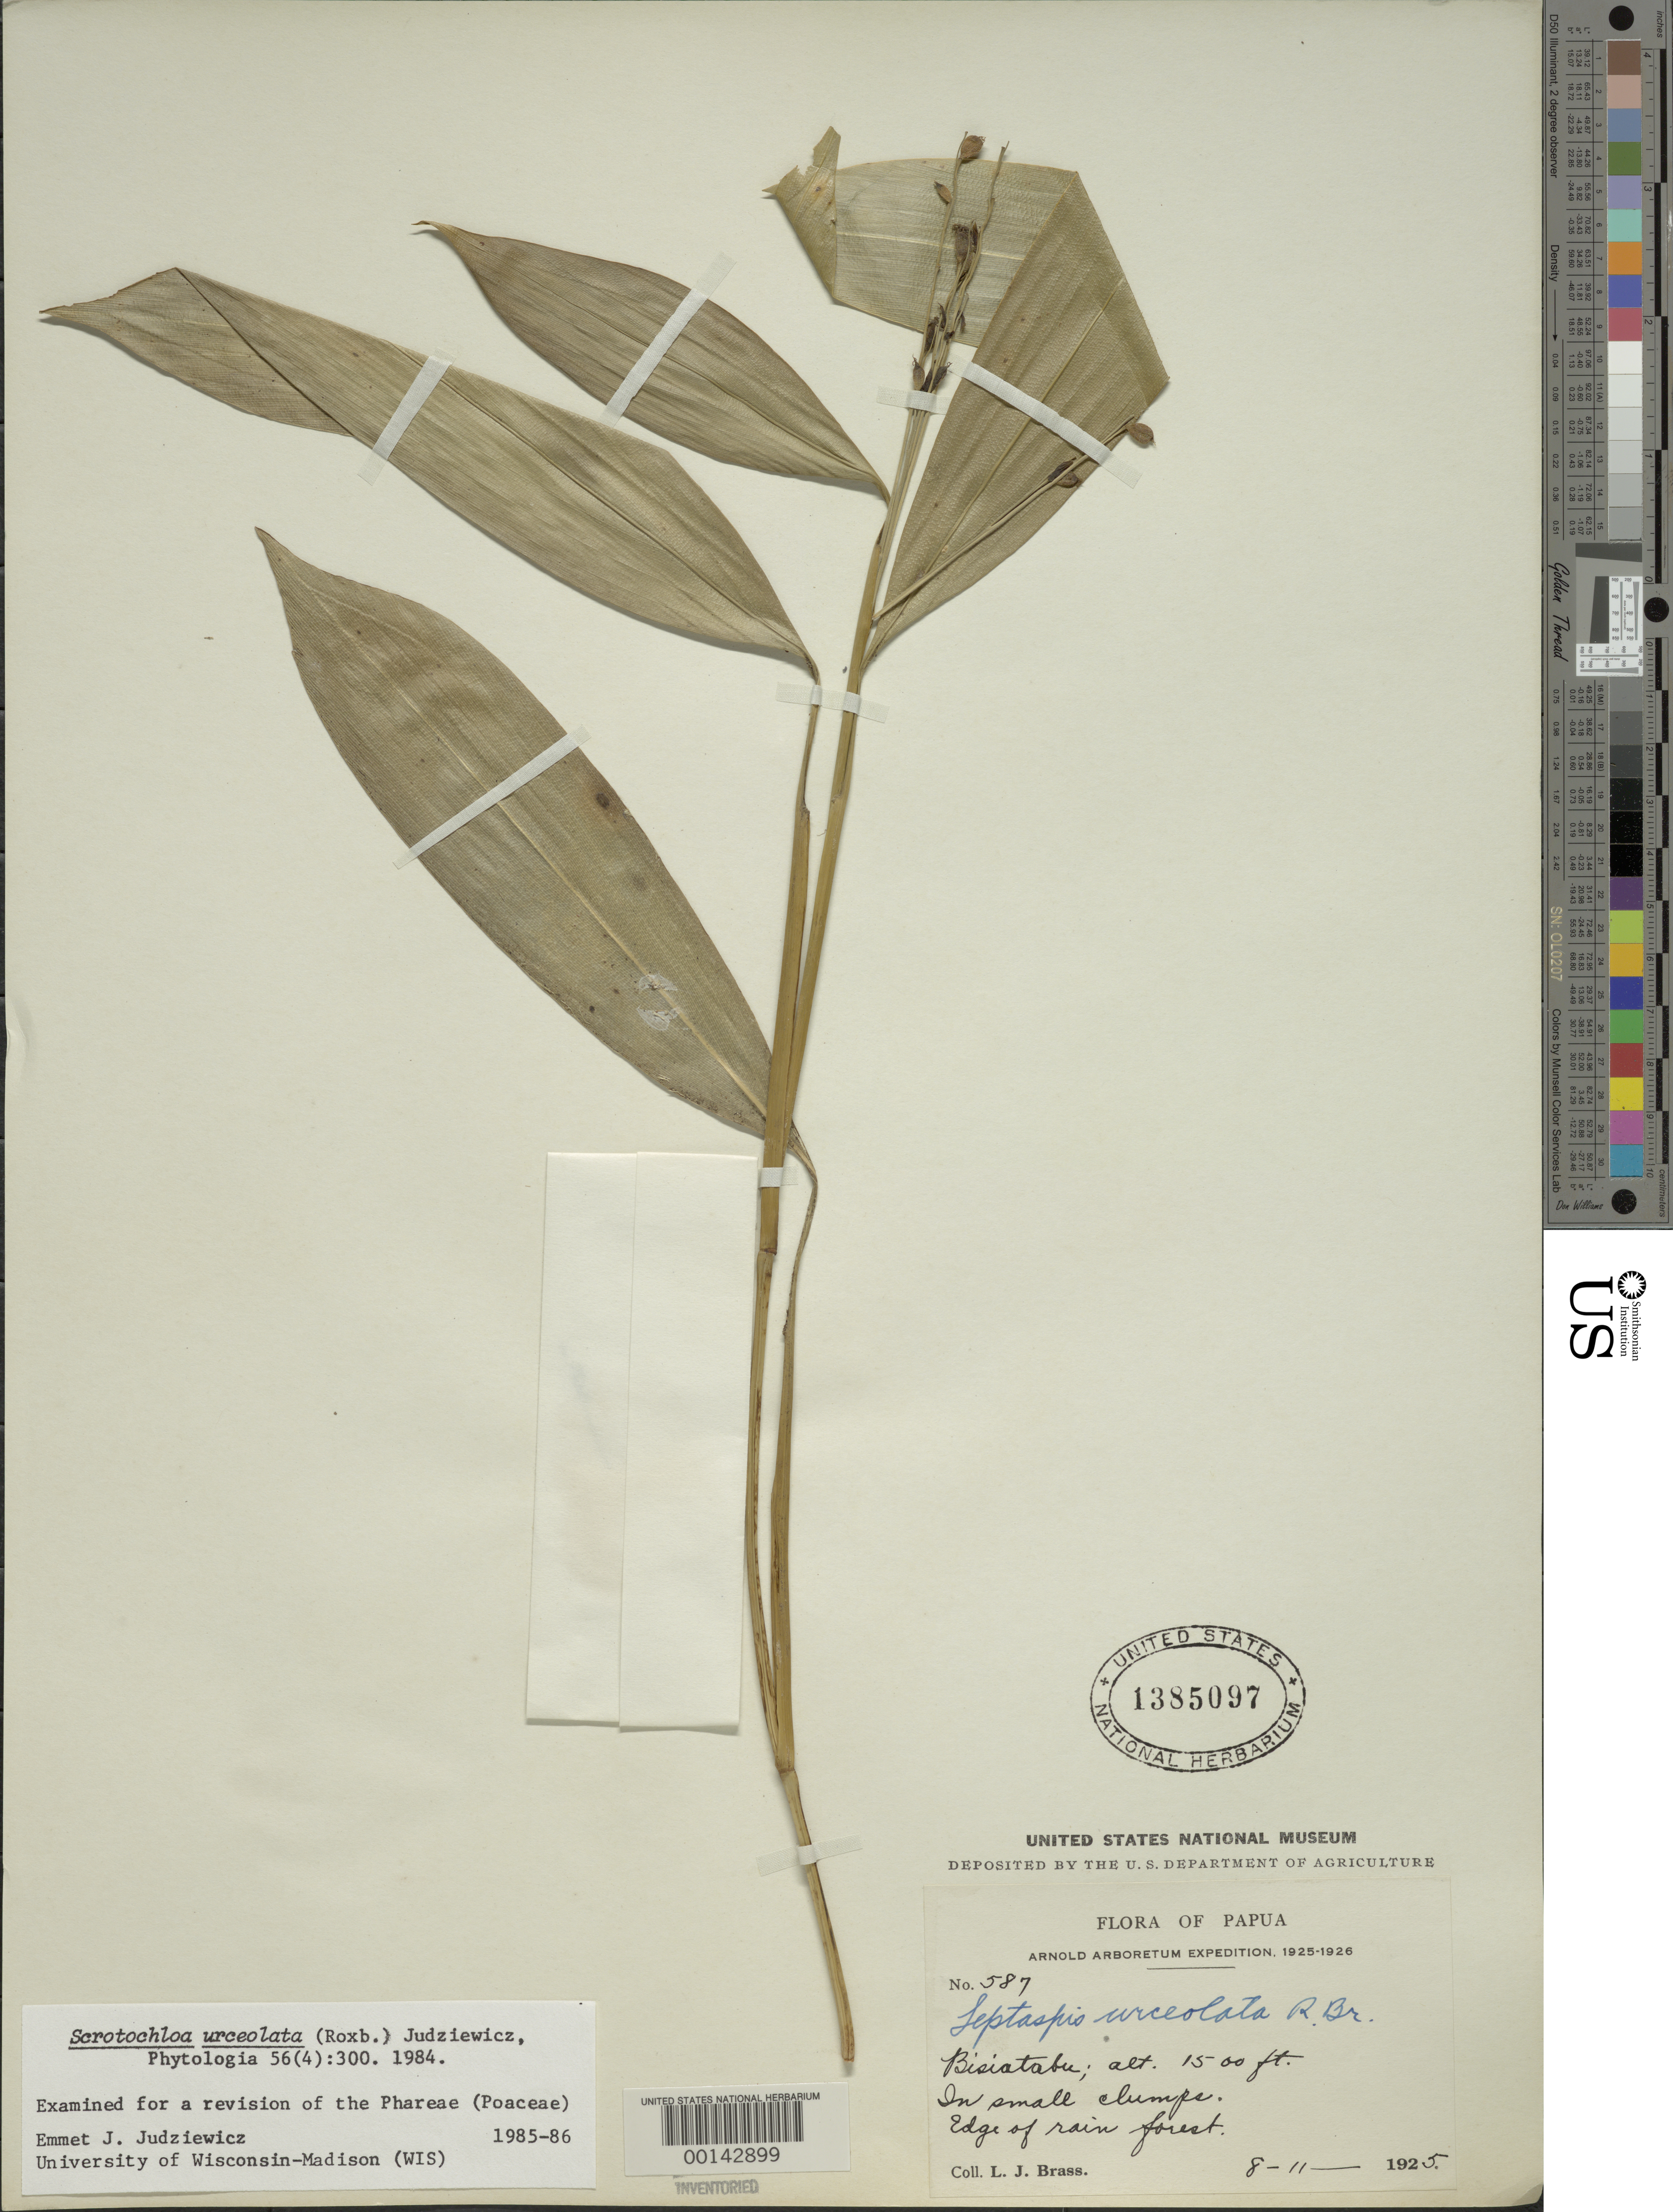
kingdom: Plantae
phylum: Tracheophyta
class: Liliopsida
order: Poales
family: Poaceae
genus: Scrotochloa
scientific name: Scrotochloa urceolata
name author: (Roxb.) Judz.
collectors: L. J. Brass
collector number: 587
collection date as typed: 08 Nov 1925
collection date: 1925-11-08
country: Papua New Guinea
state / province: Central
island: New Guinea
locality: Bisiatabu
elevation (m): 458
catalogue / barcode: US 1385097